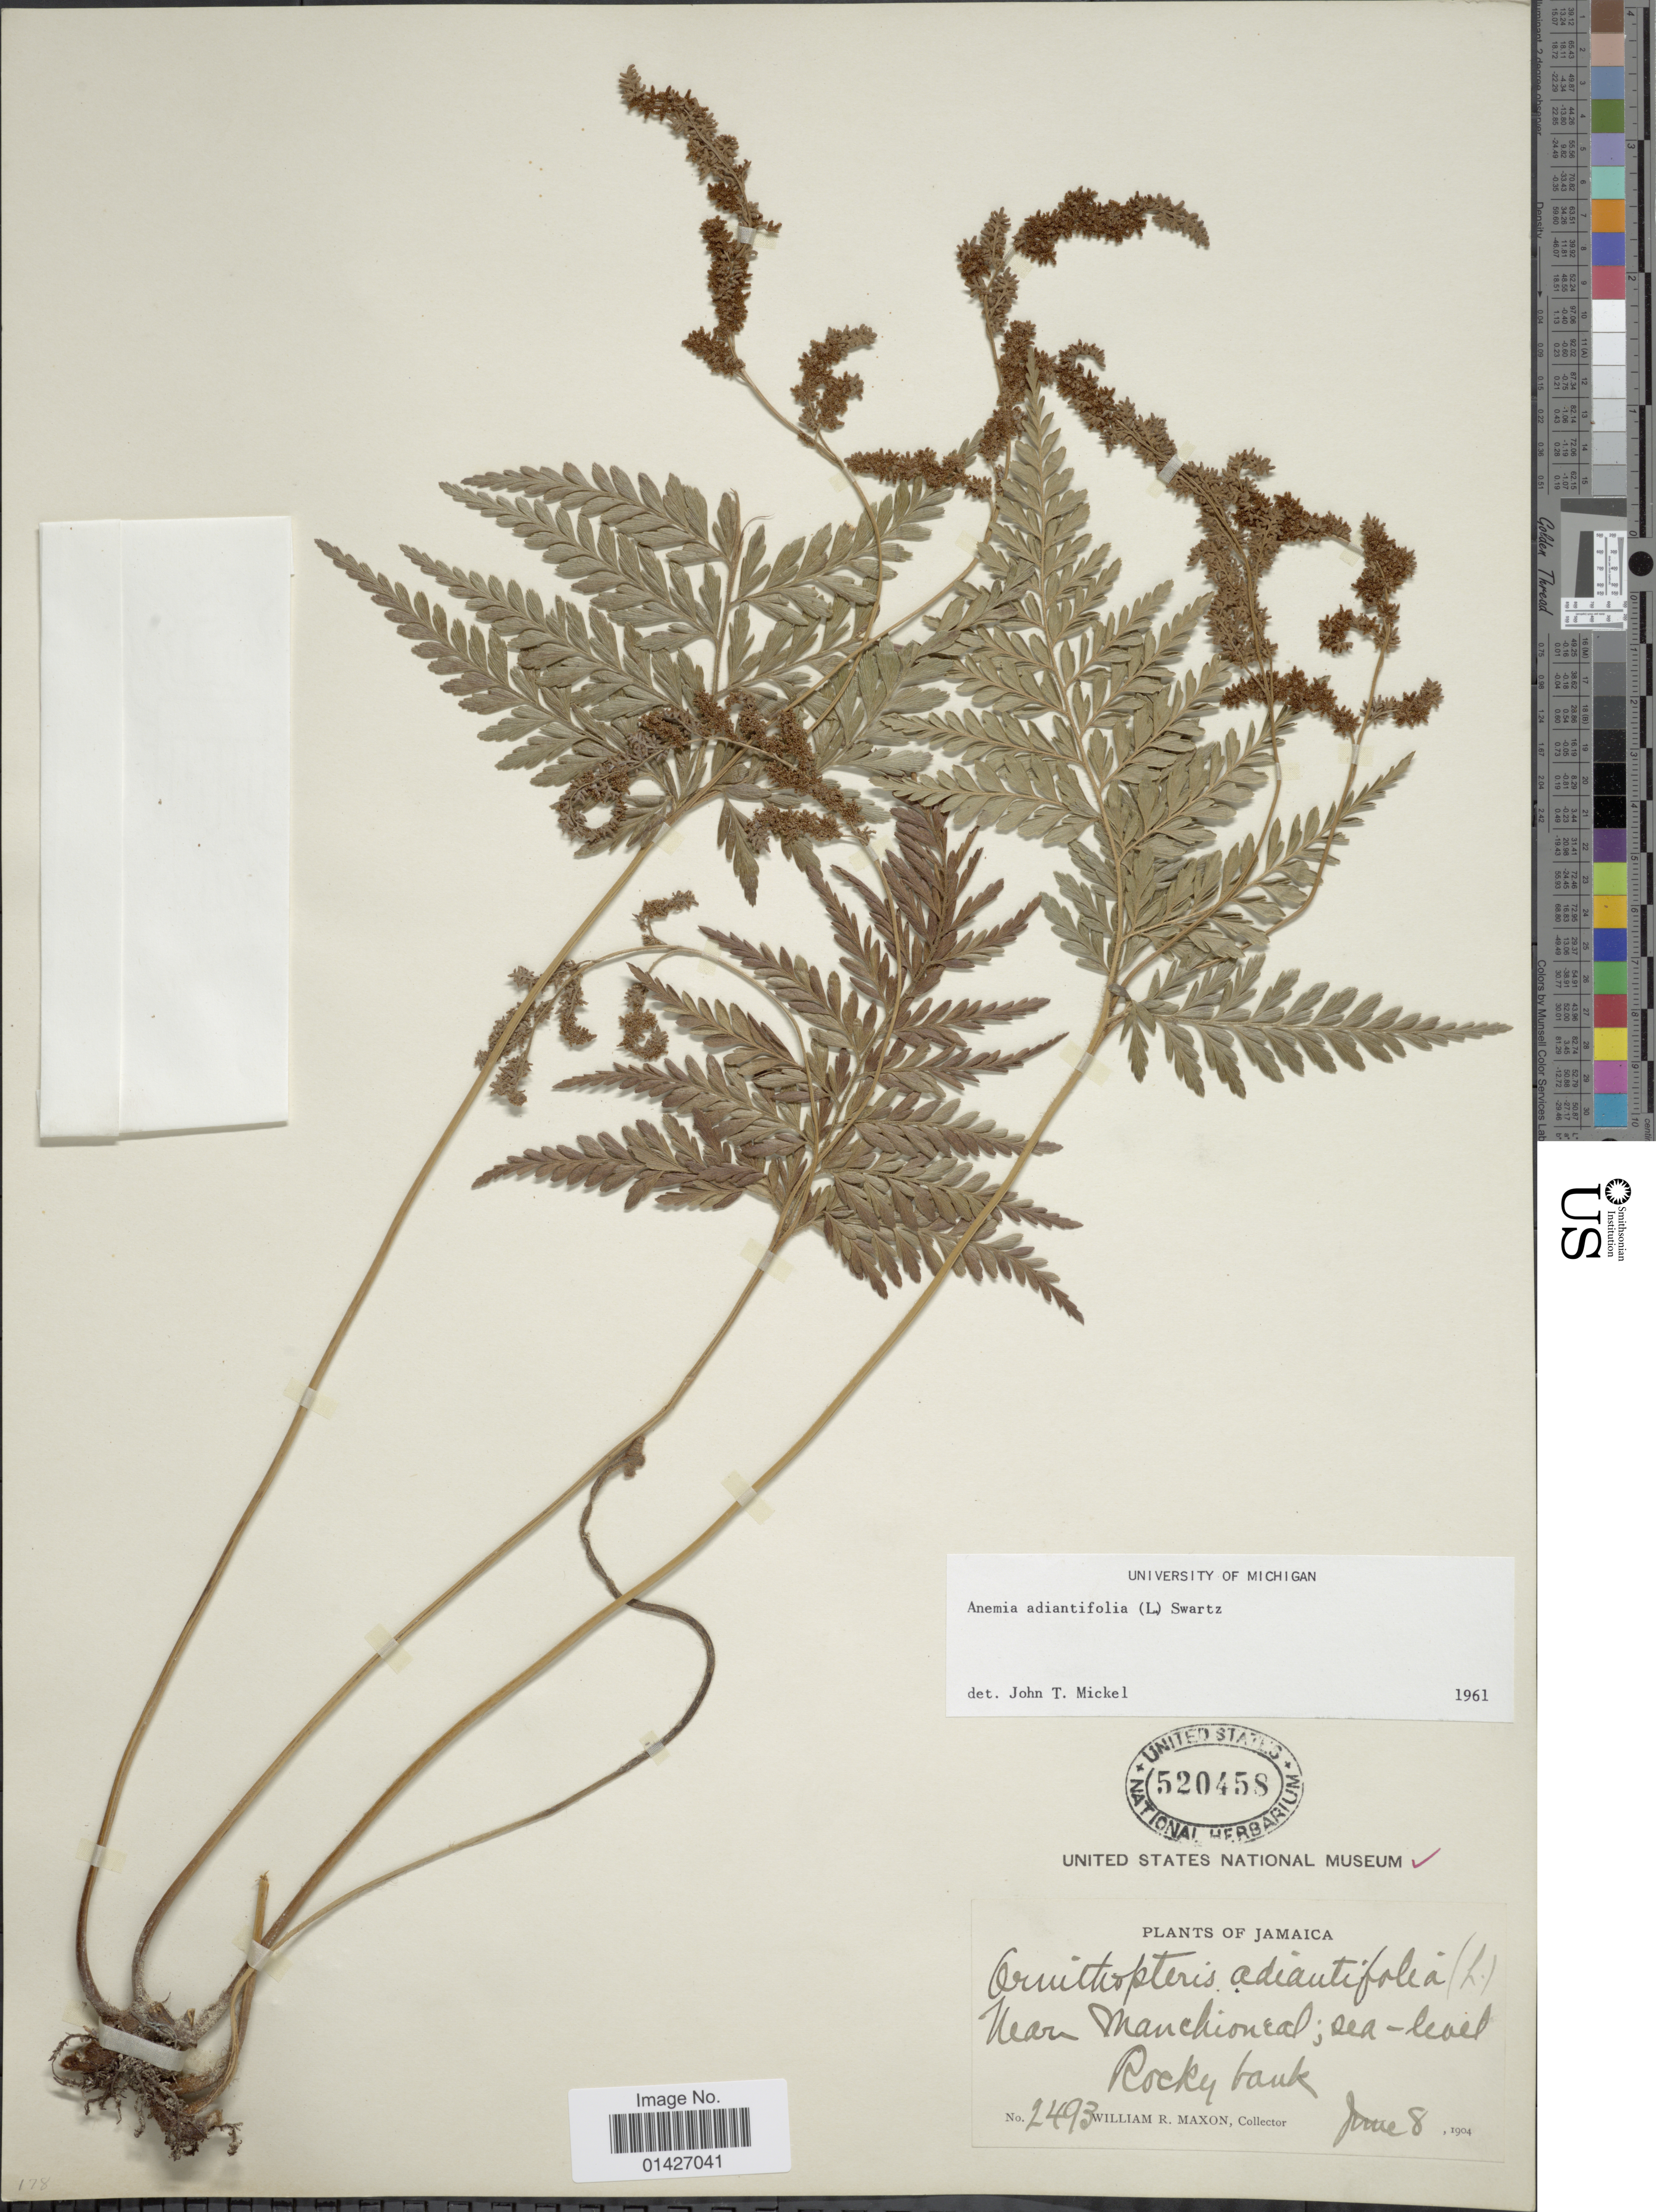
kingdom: Plantae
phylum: Tracheophyta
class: Polypodiopsida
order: Schizaeales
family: Anemiaceae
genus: Anemia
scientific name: Anemia adiantifolia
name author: (L.) Sw.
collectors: W. R. Maxon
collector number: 2493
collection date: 1904-06-08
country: Jamaica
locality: Near Manchioneal; sea-level. Rocky bank.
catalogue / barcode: US 520458